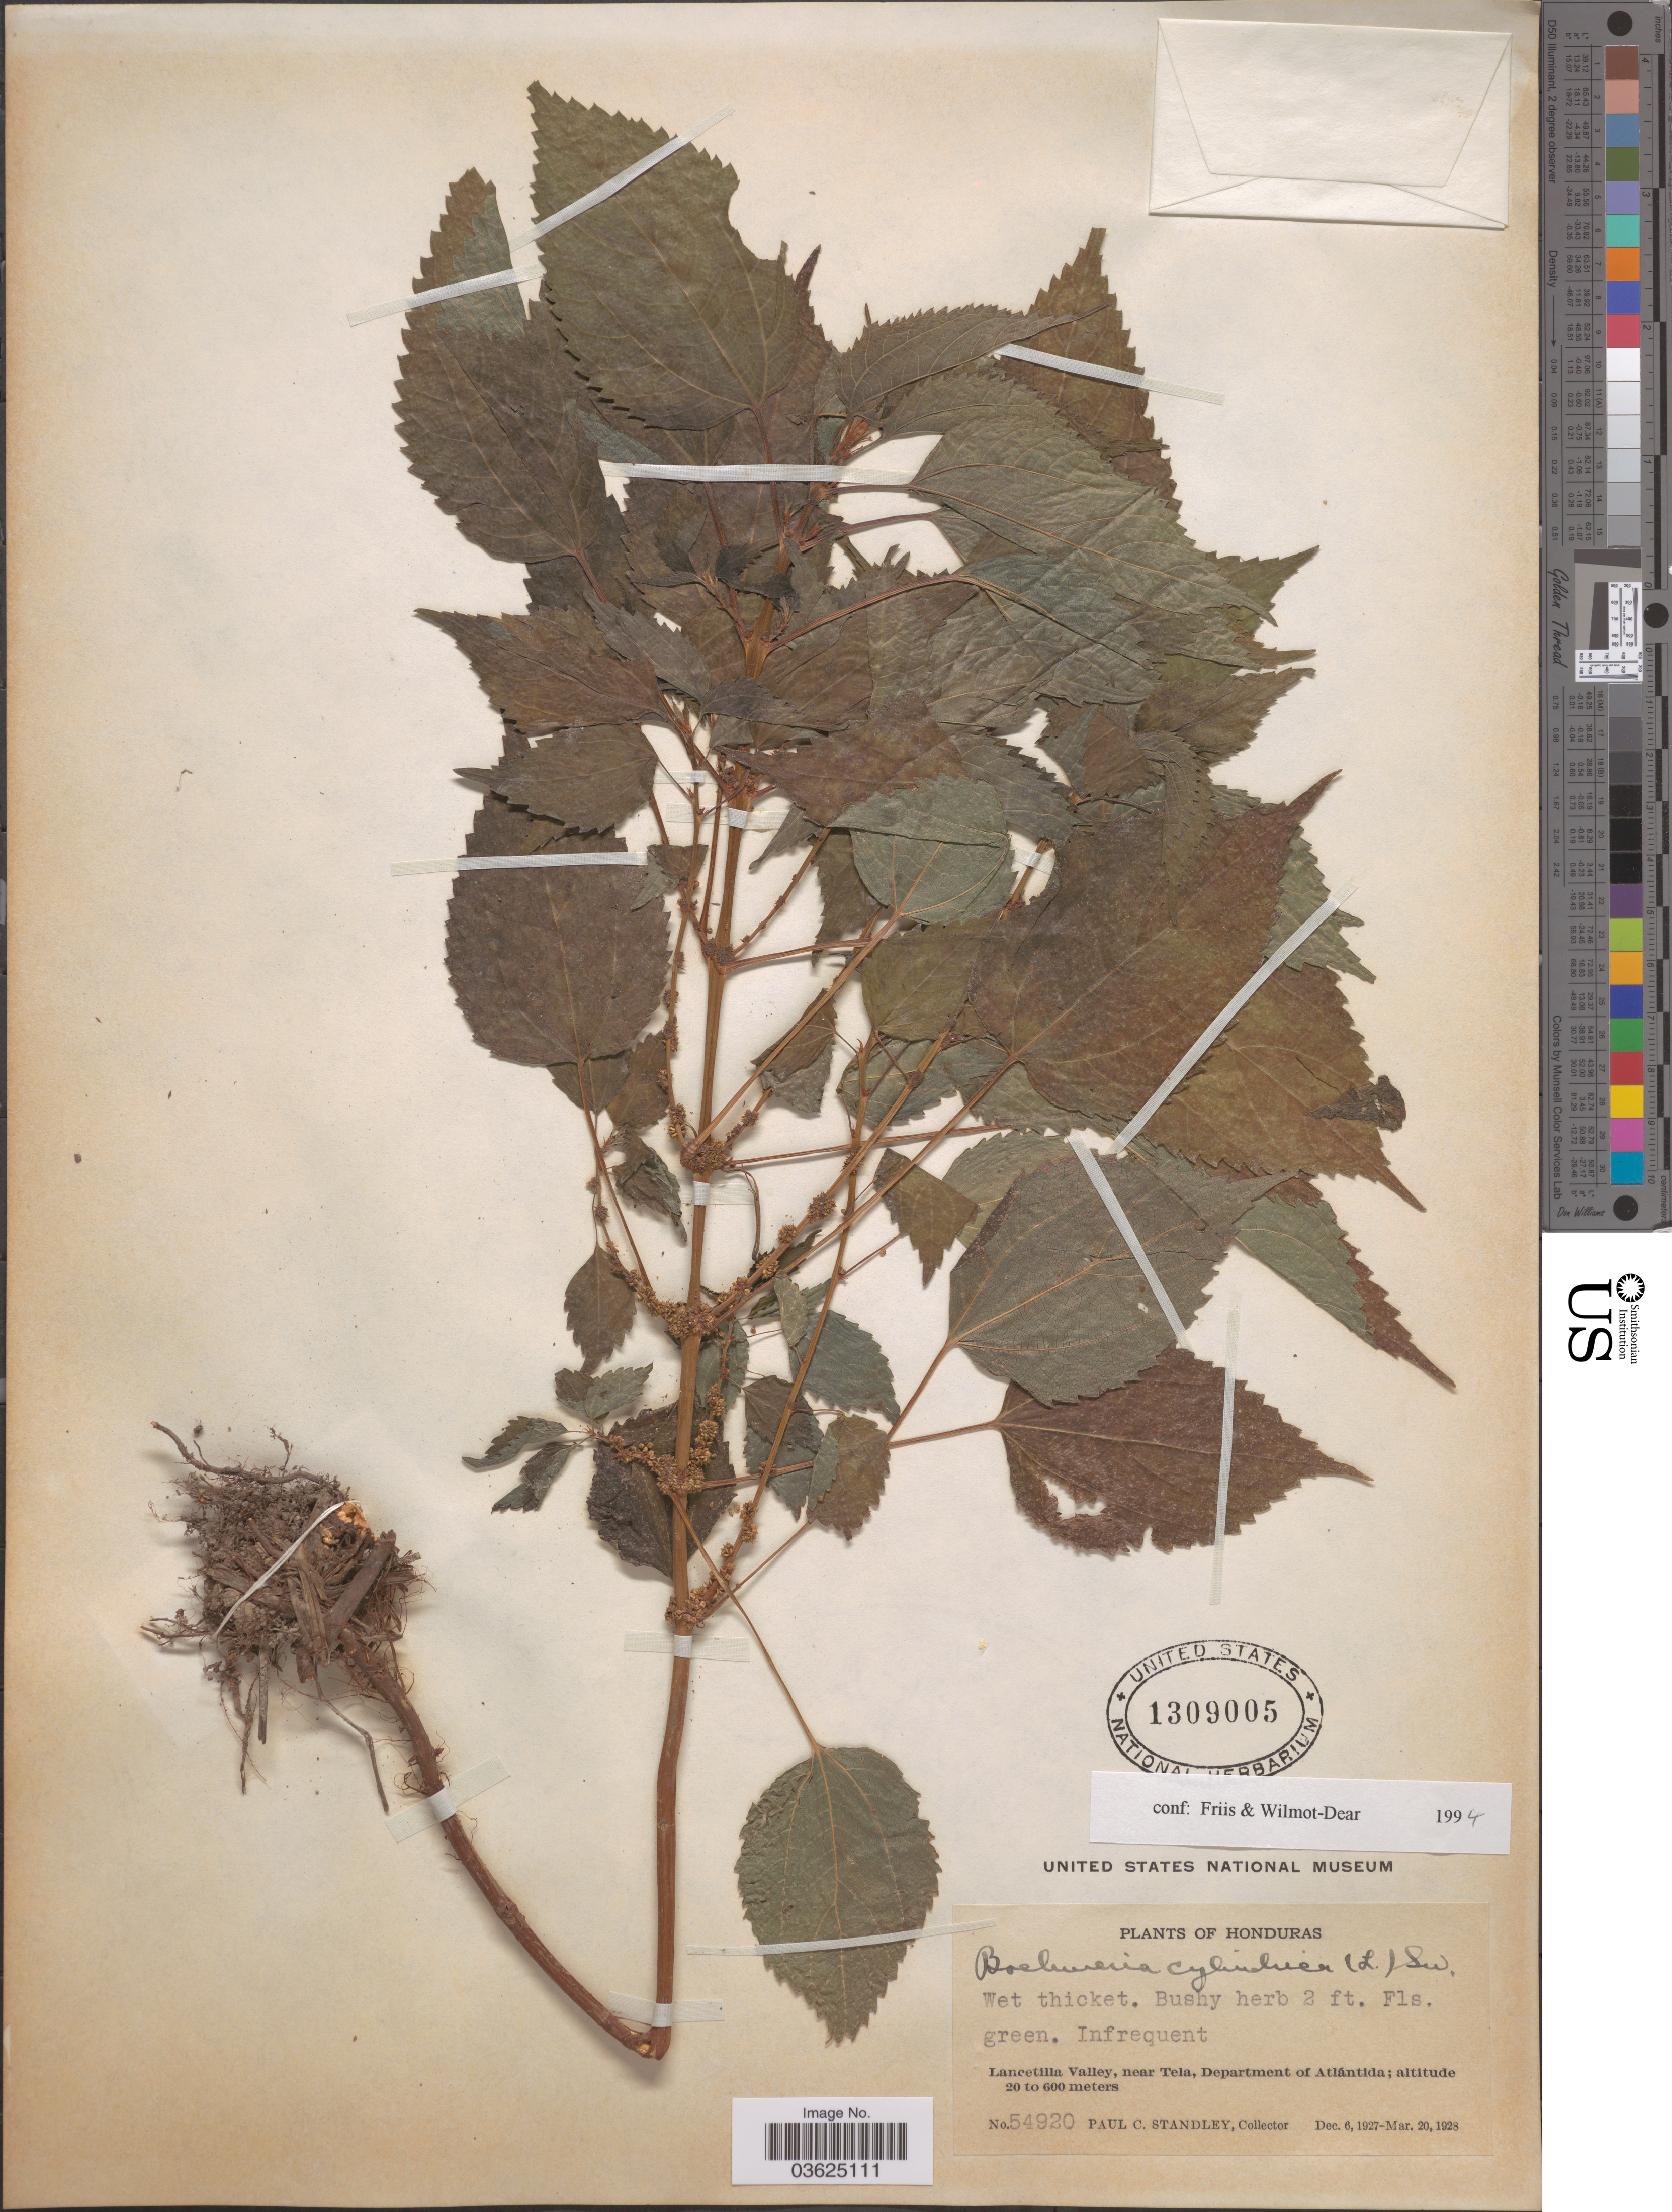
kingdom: Plantae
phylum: Tracheophyta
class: Magnoliopsida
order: Rosales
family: Urticaceae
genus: Boehmeria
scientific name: Boehmeria cylindrica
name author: (L.) Sw.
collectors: P. C. Standley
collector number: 54920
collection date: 1927-12-06/1928-03-20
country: Honduras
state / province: Atlantida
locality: Lancetilla Valley, near Tela, Department of Atlántida.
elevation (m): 20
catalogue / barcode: US 1309005